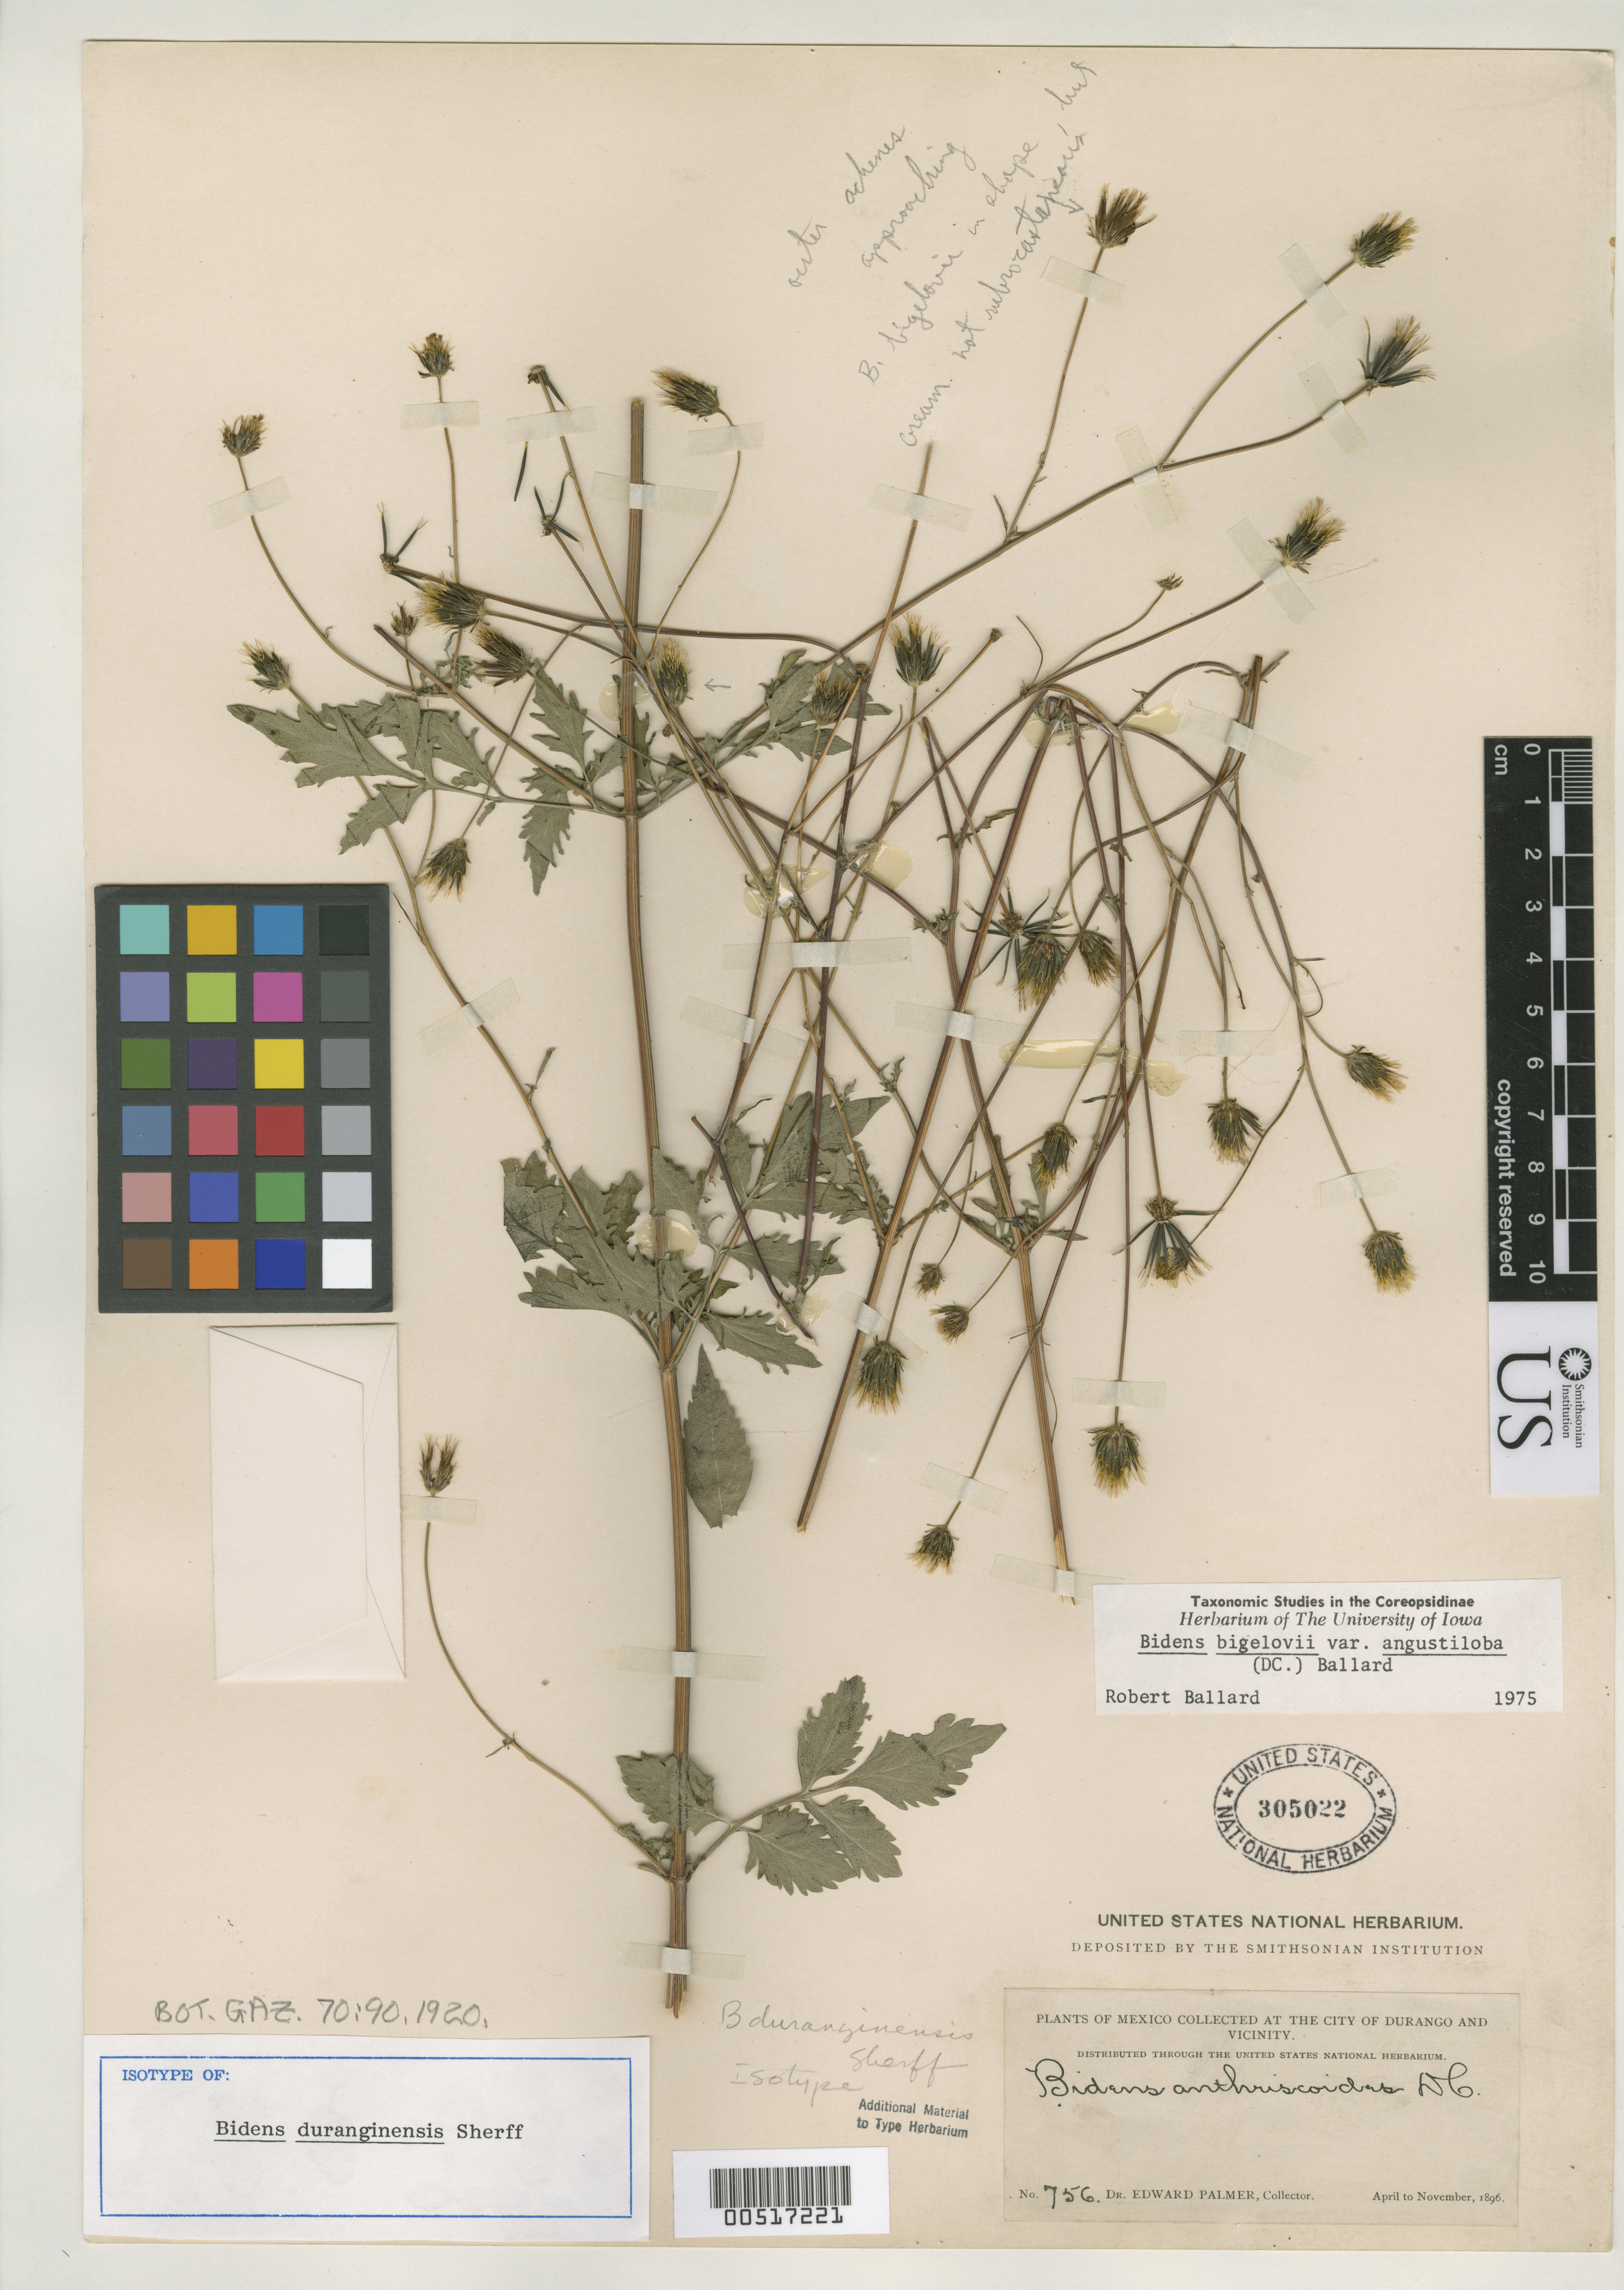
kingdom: Plantae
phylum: Tracheophyta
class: Magnoliopsida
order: Asterales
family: Asteraceae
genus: Bidens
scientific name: Bidens duranginensis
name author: Sherff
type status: Isotype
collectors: E. Palmer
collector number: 756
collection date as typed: Apr 1896 to -- Nov 1896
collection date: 1896-04/1896-11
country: Mexico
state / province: Durango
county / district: Durango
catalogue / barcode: US 305022